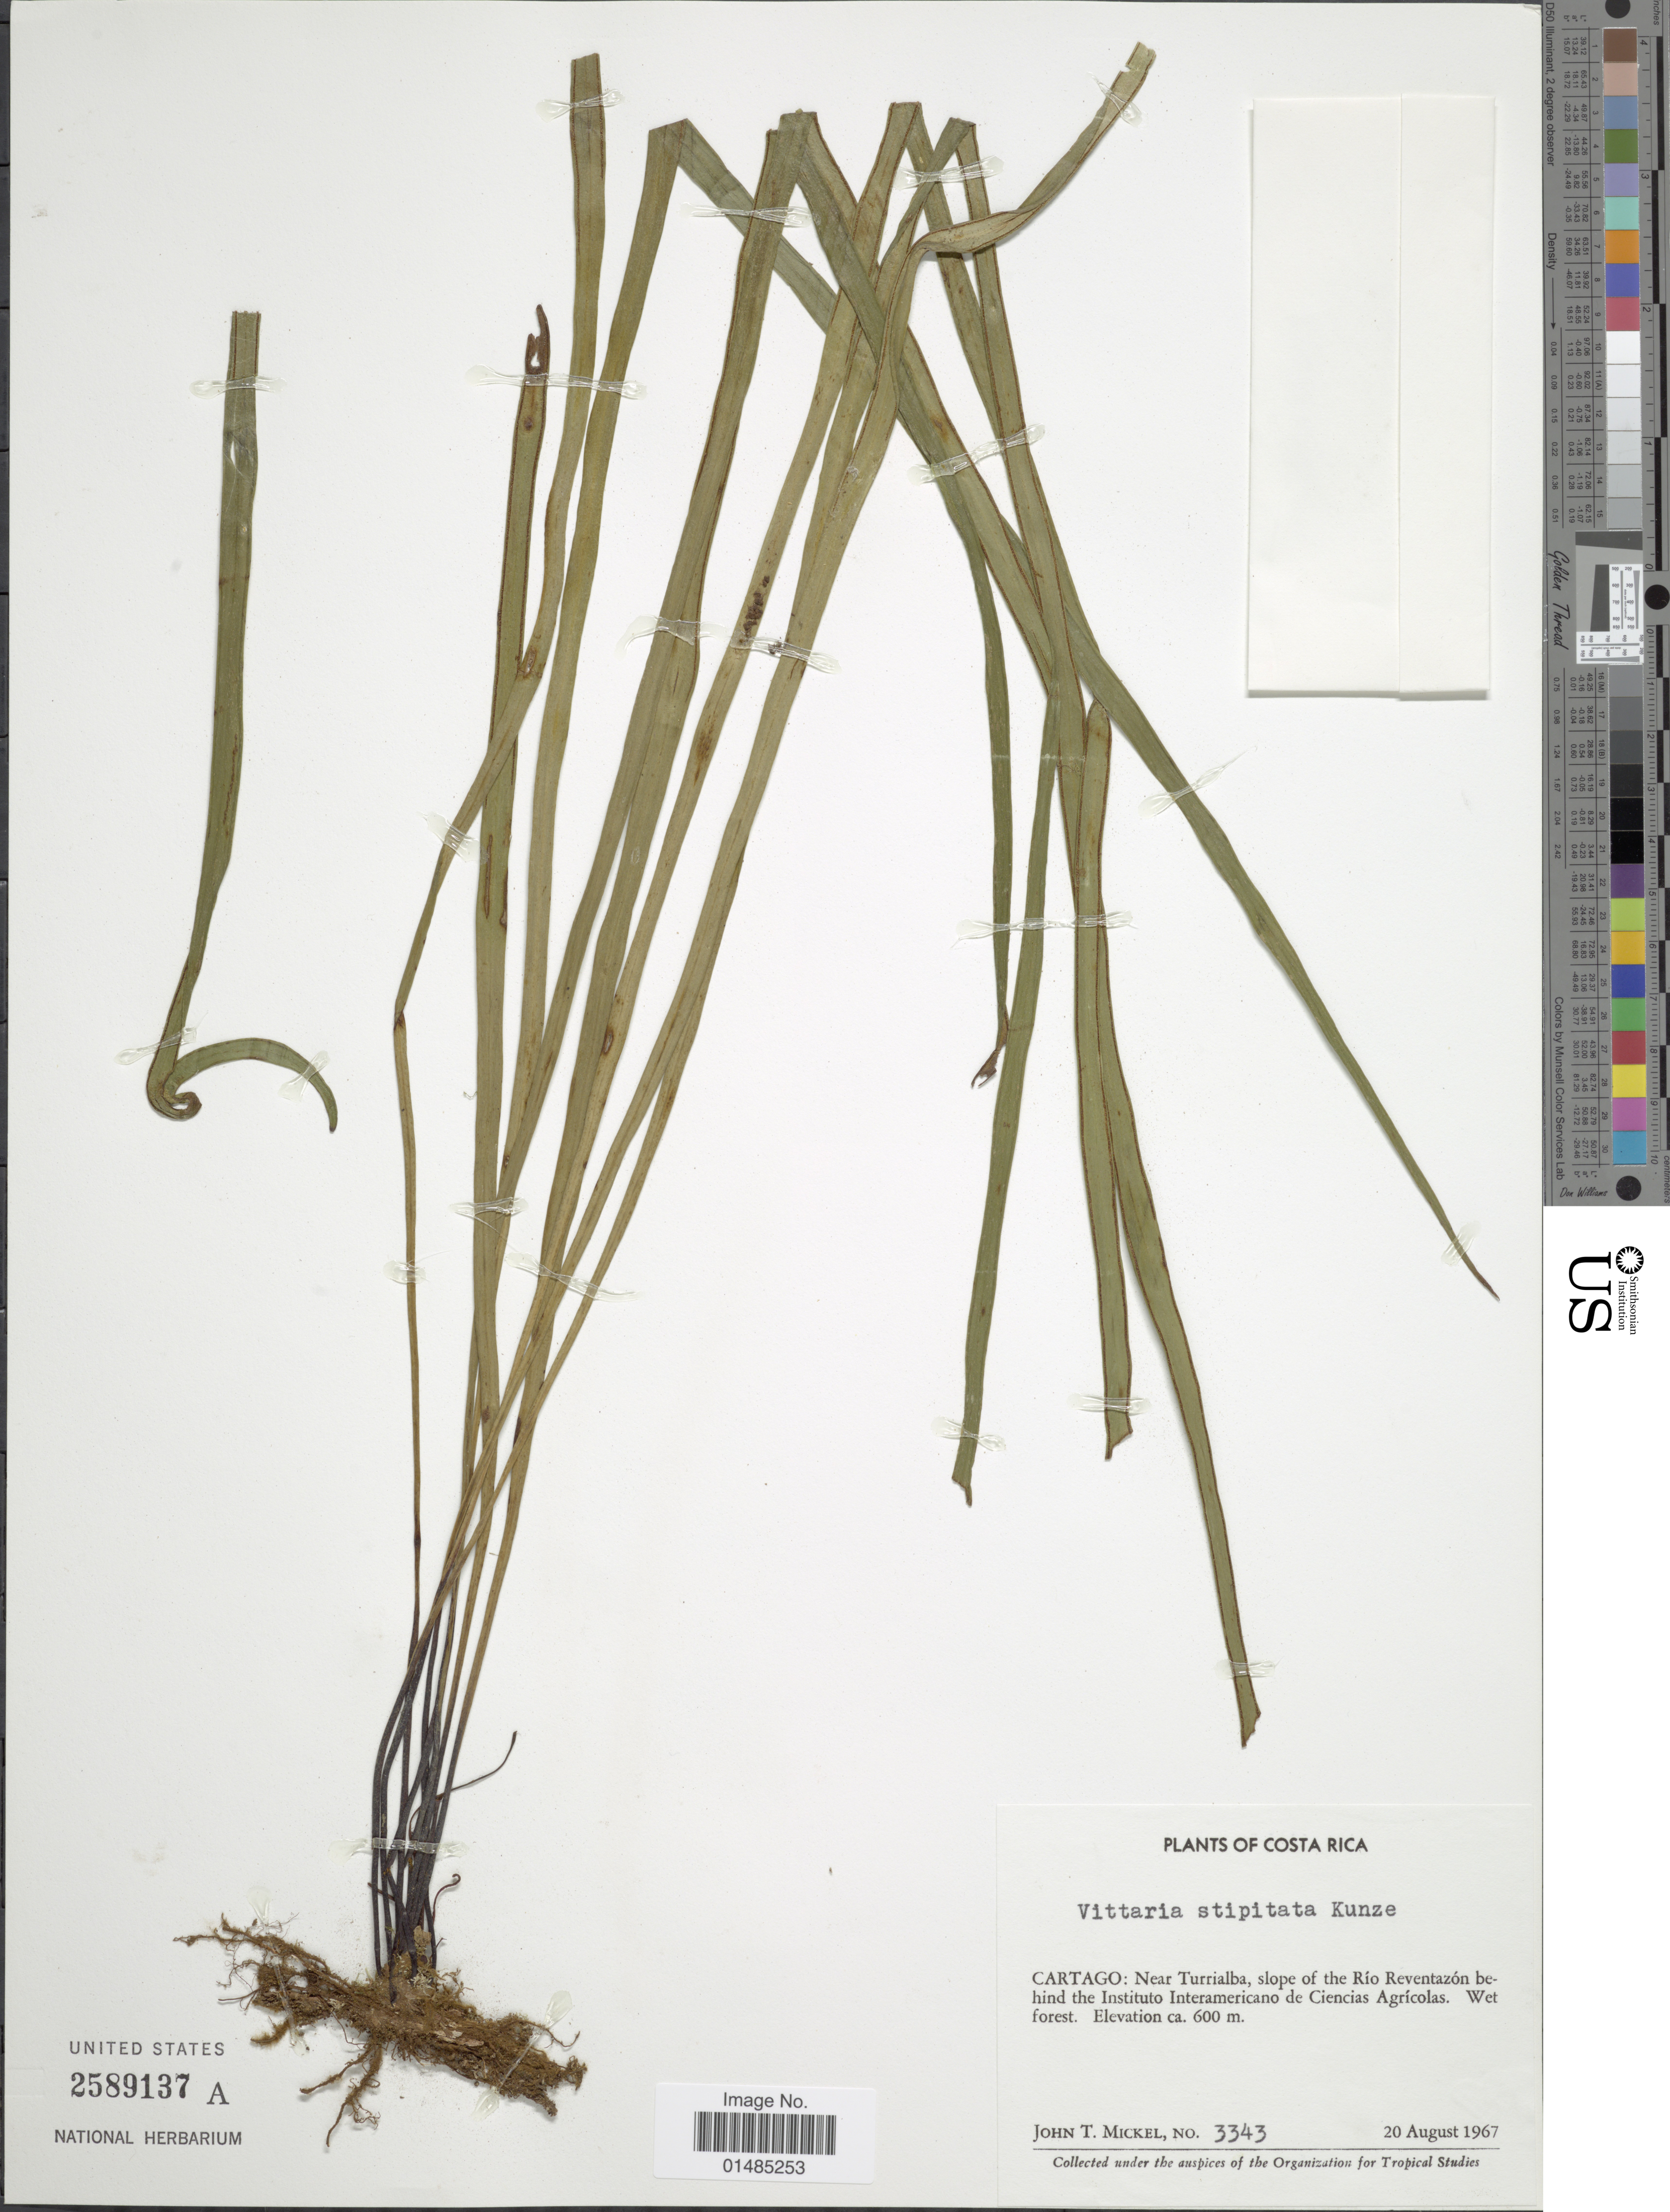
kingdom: Plantae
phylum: Tracheophyta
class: Polypodiopsida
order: Polypodiales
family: Pteridaceae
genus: Radiovittaria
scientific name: Radiovittaria stipitata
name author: (Kunze) E.H. Crane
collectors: J. T. Mickel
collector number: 3343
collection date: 1967-08-20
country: Costa Rica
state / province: Cartago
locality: Near Turrialba, slope of the Río Reventazón behing the Instituto Interamericano de Ciencias Agrícolas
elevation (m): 600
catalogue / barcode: US 2589137A